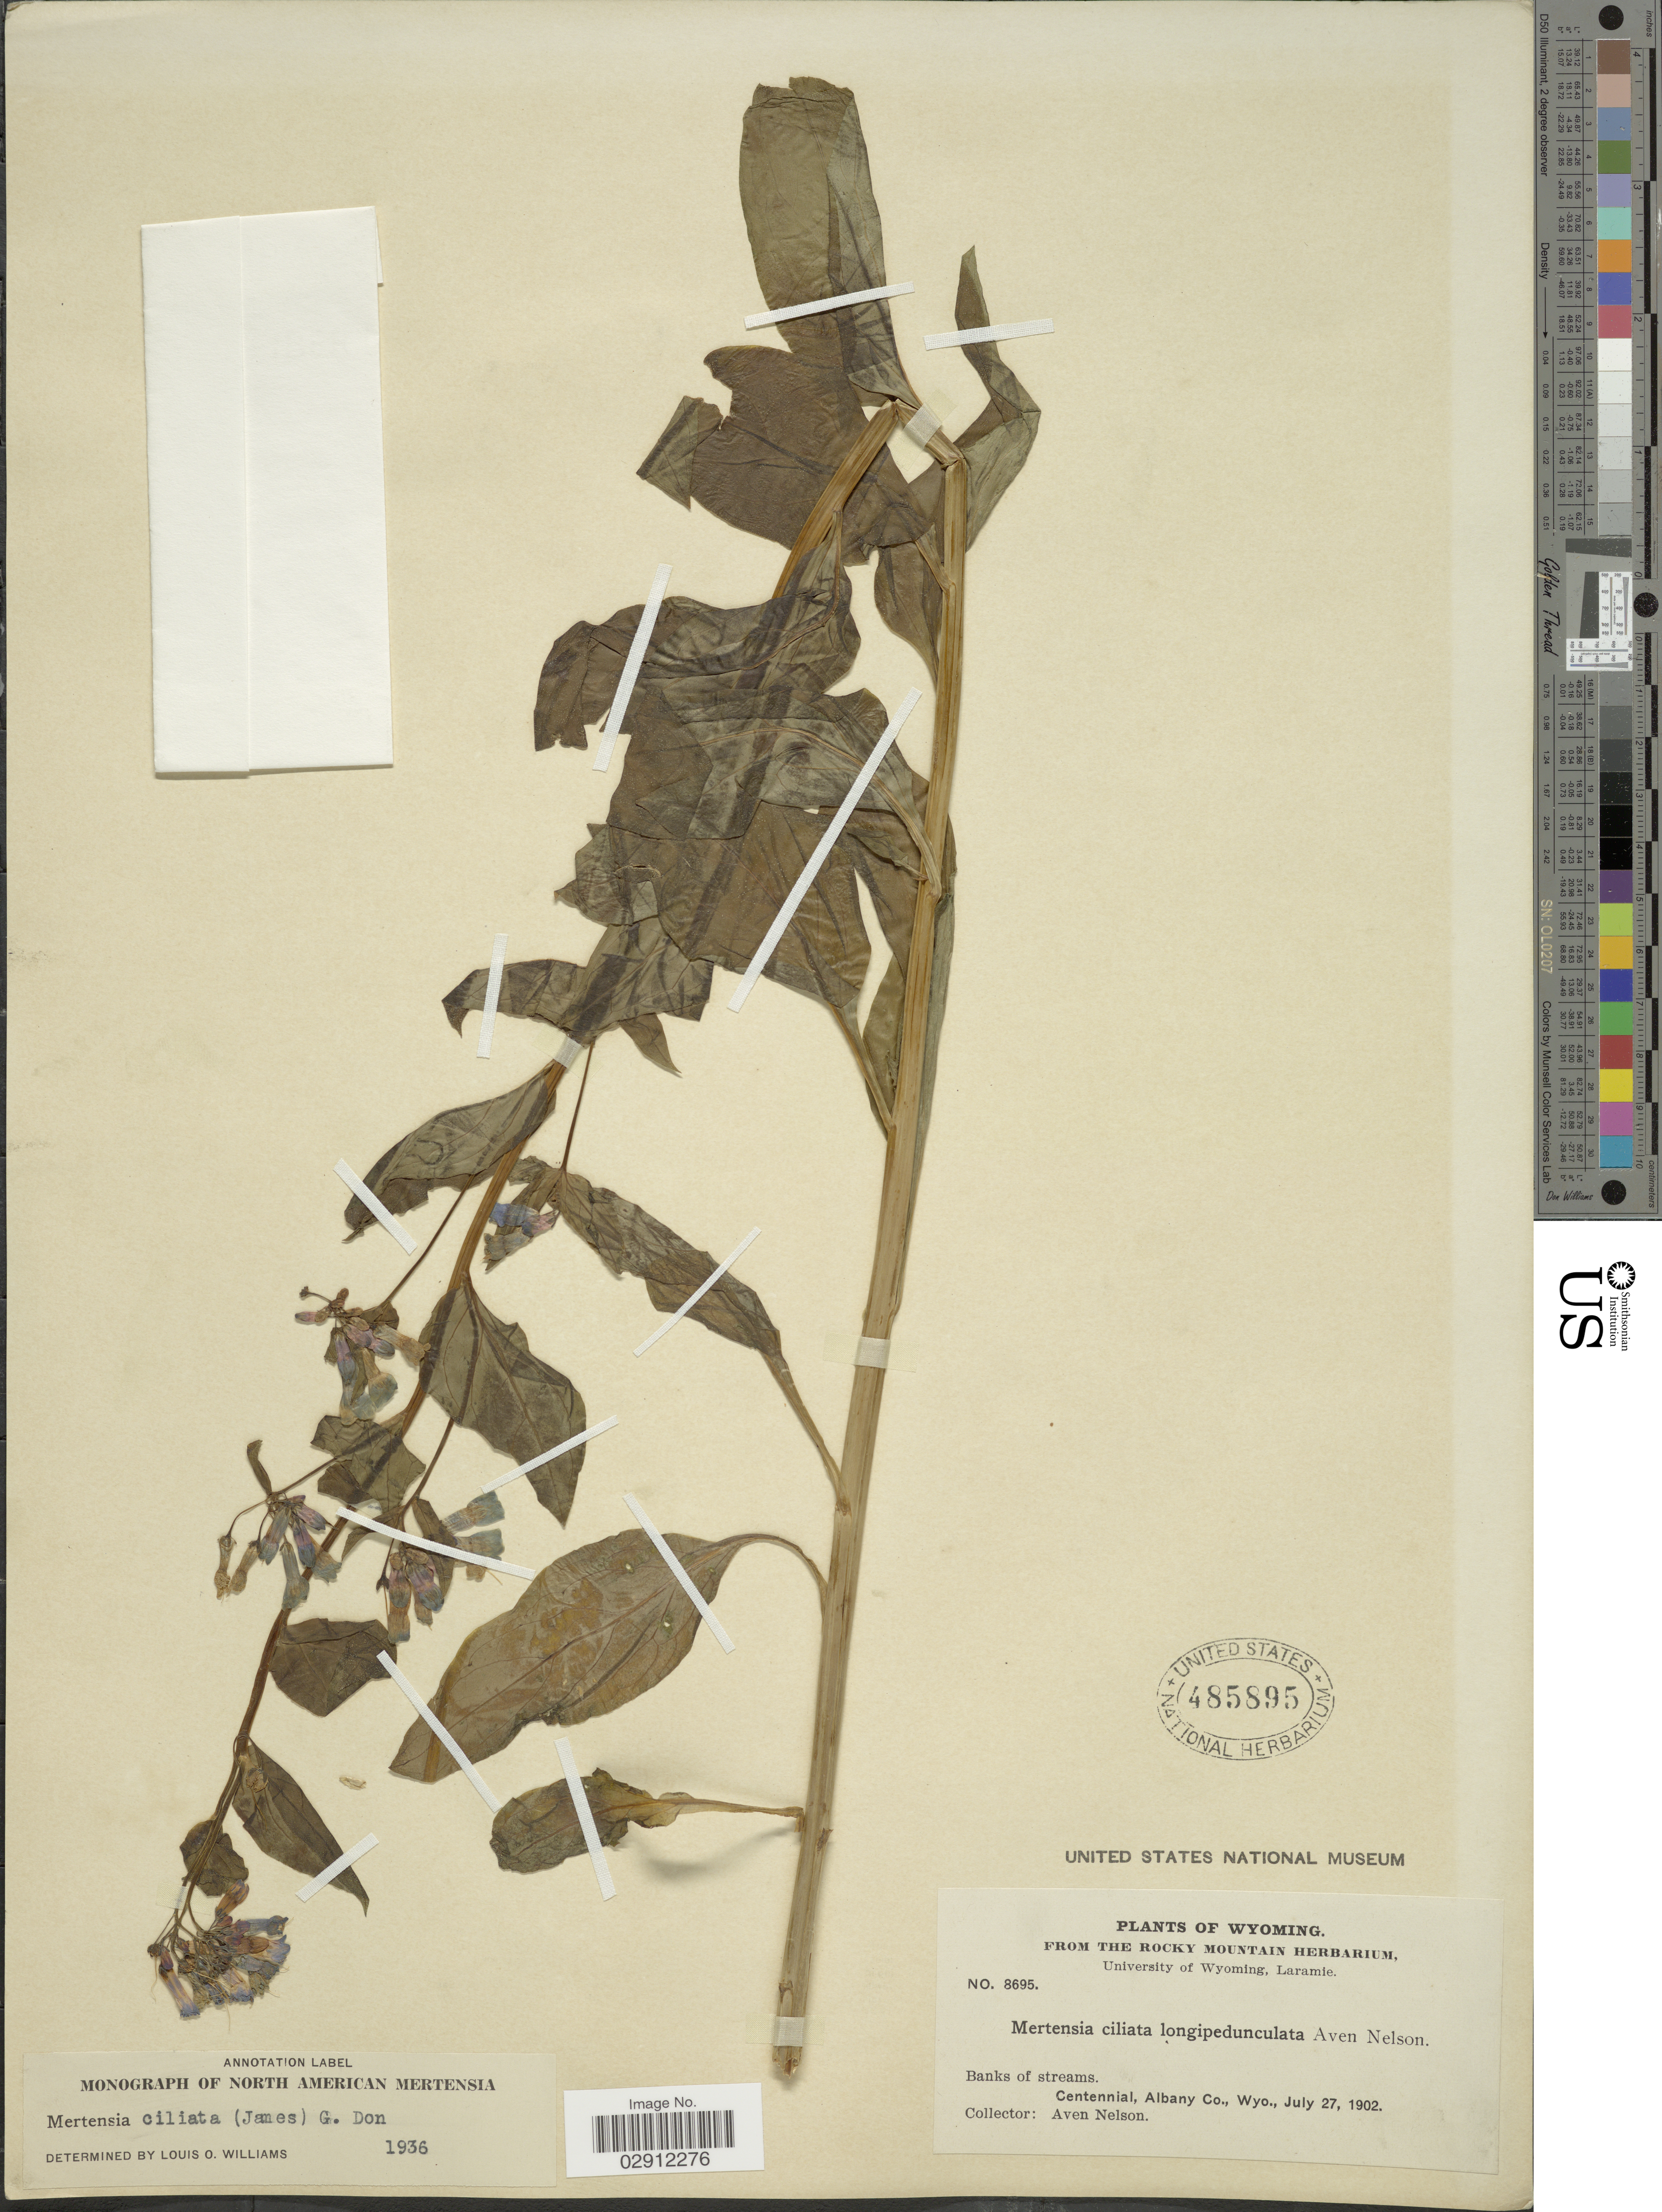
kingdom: Plantae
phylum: Tracheophyta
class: Magnoliopsida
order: Boraginales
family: Boraginaceae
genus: Mertensia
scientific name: Mertensia ciliata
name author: (James) G. Don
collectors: A. Nelson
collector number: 8695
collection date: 1902-07-27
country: United States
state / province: Wyoming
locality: Banks of stream. Centennial, Albany Co., Wyo.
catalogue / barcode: US 485895